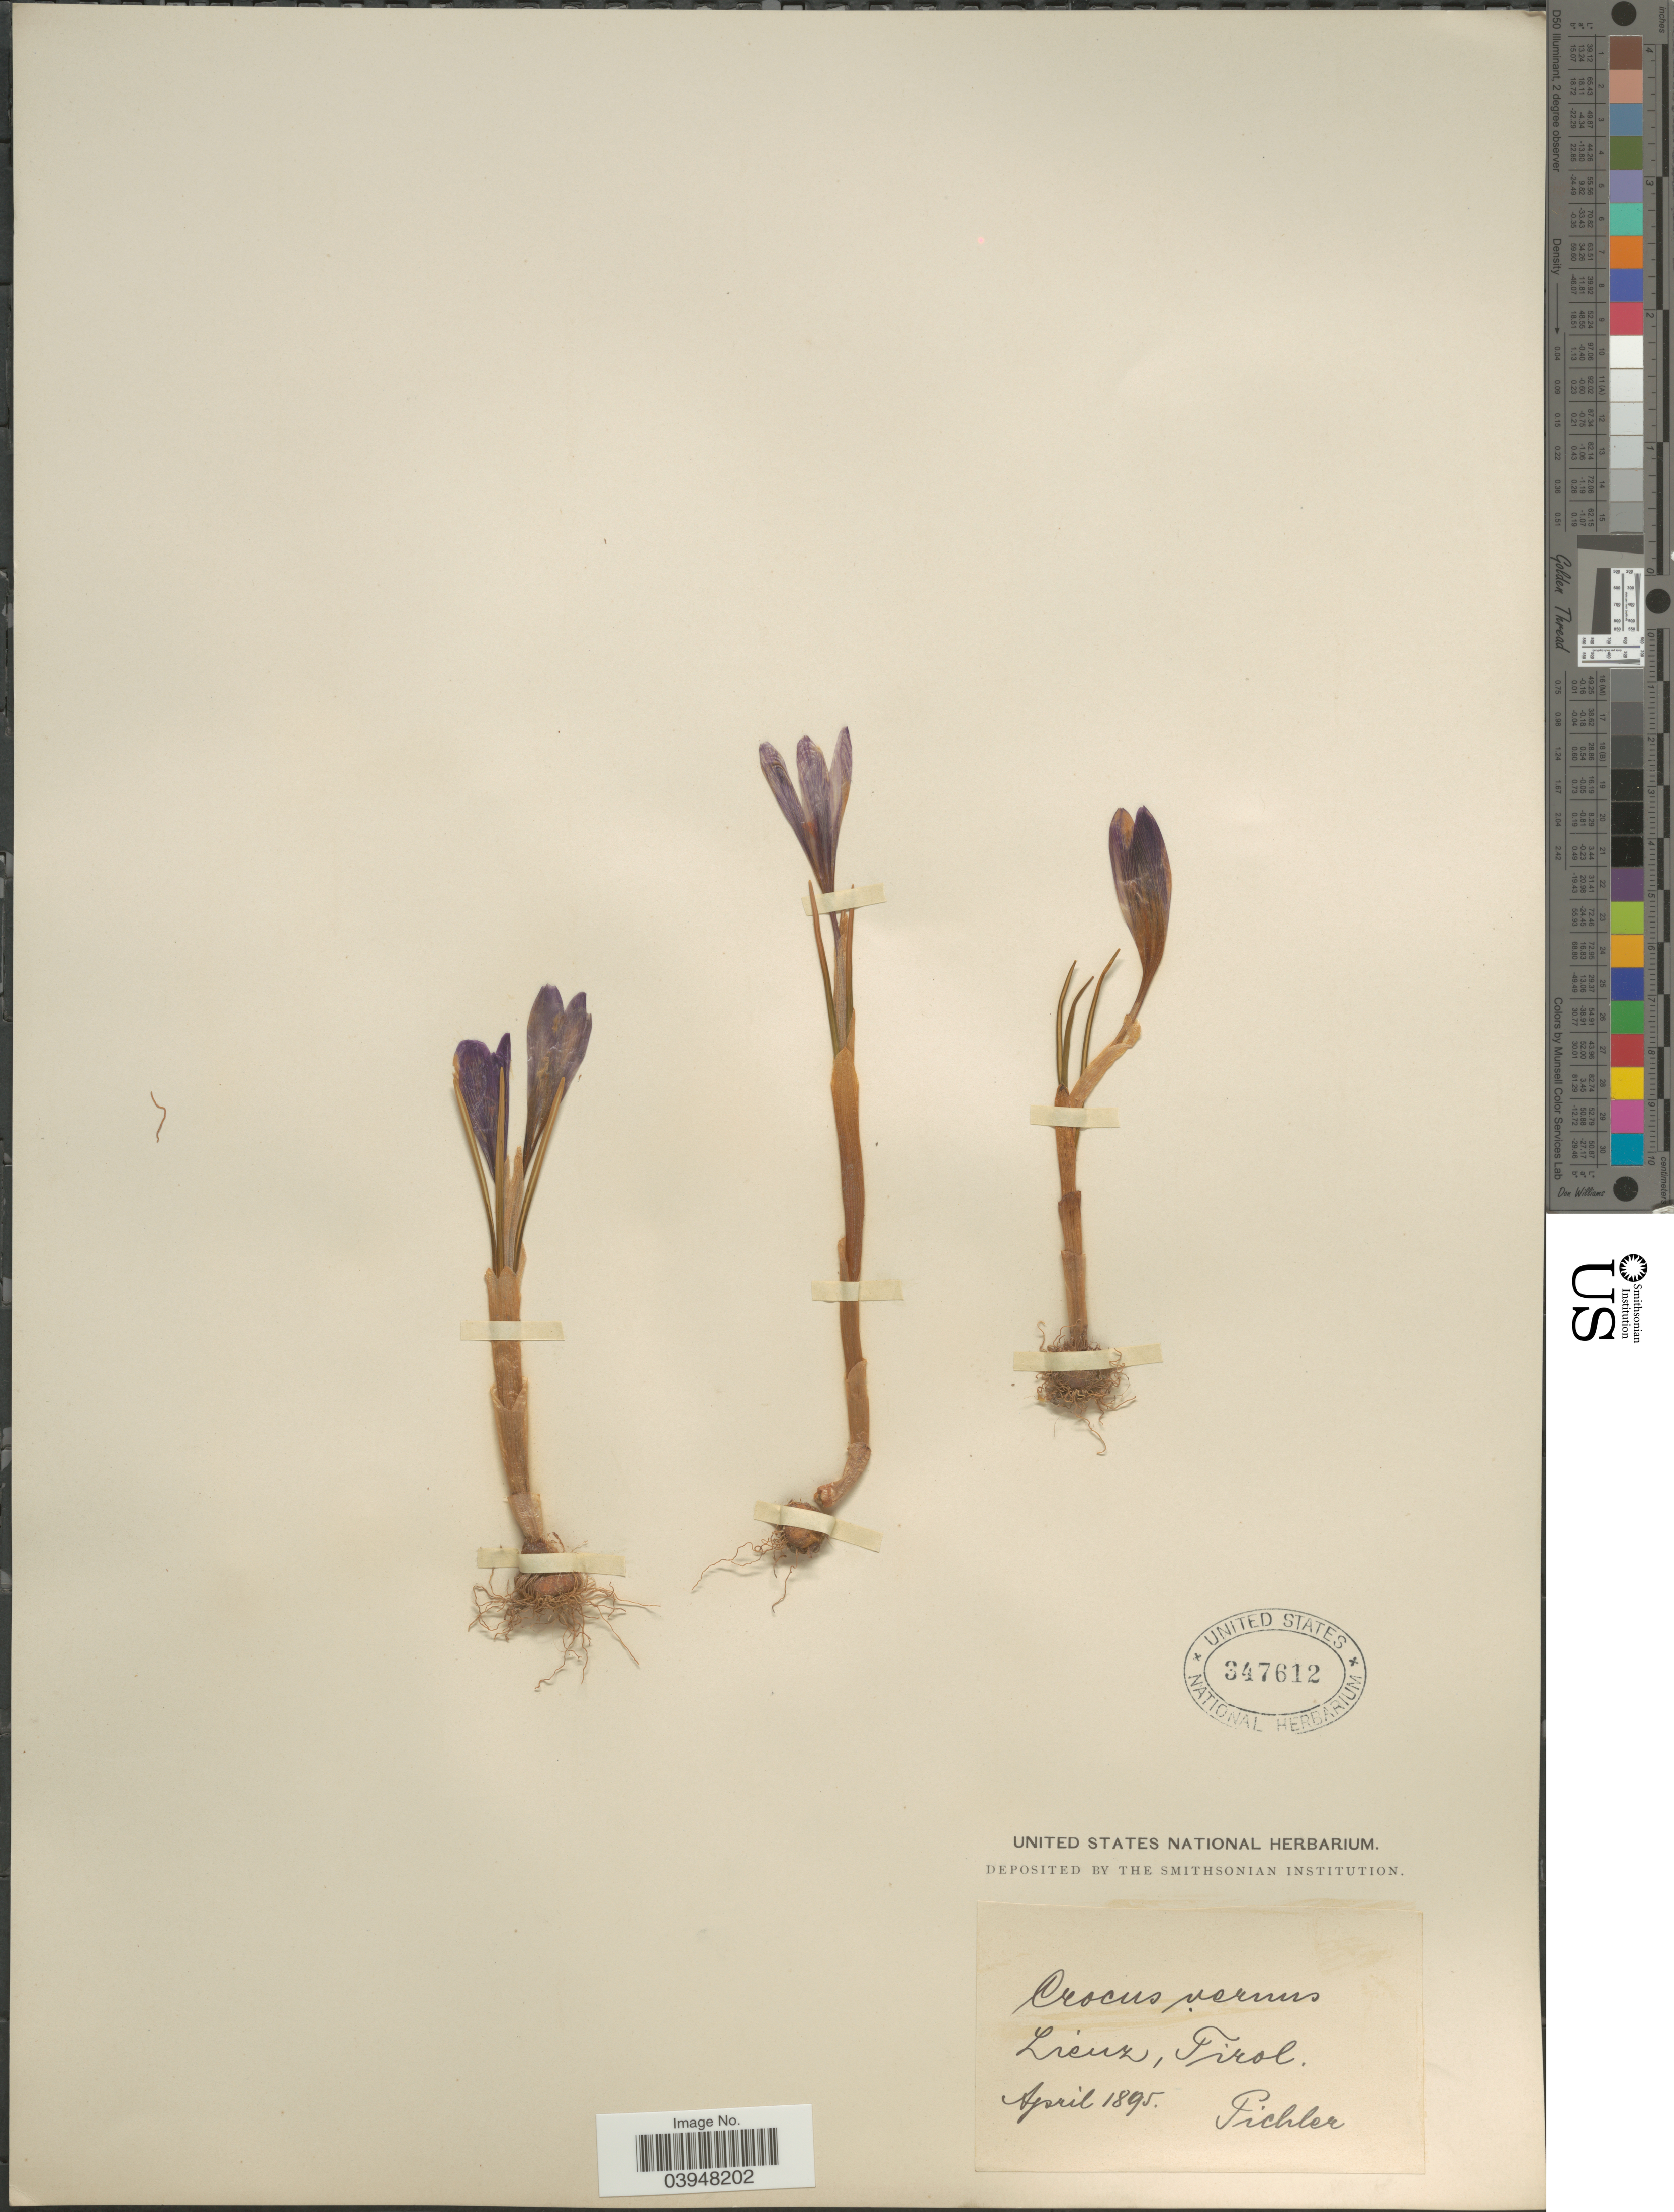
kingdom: Plantae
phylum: Tracheophyta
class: Liliopsida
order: Asparagales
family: Iridaceae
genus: Crocus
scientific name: Crocus vernus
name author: Hill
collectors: Pichler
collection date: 1895-04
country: Austria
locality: Lienz, Tirol.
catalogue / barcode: US 347612